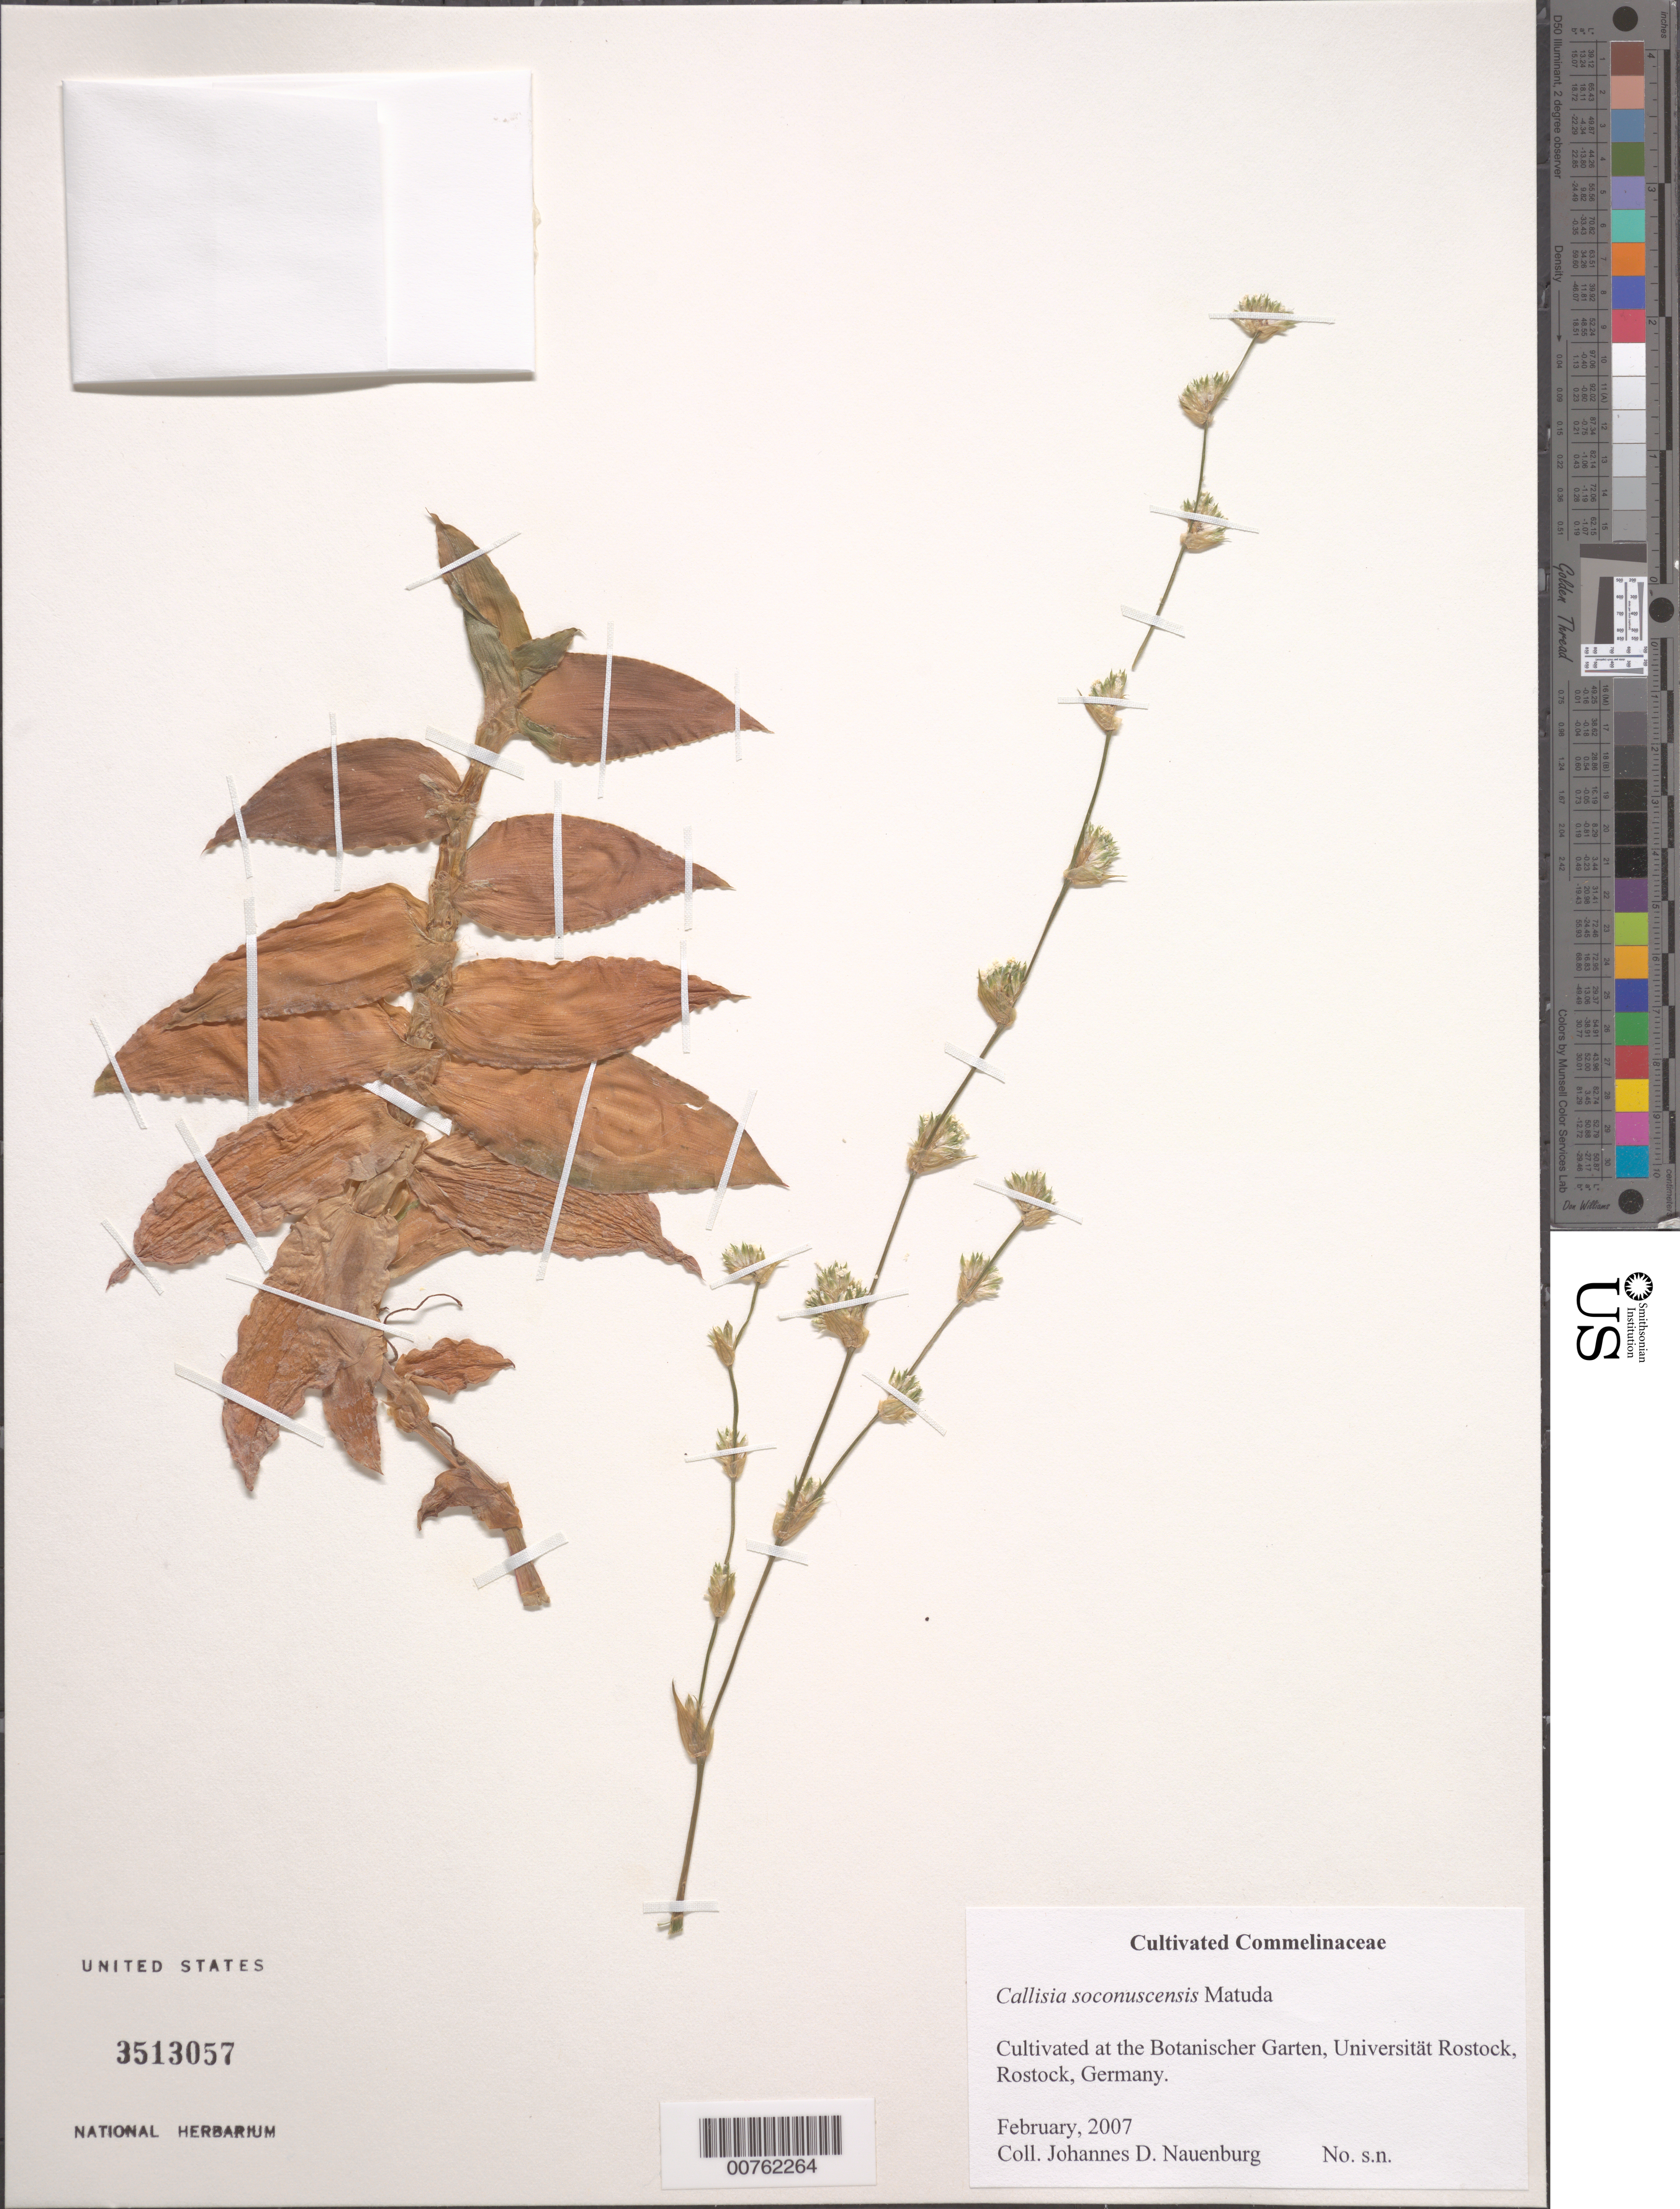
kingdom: Plantae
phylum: Tracheophyta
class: Liliopsida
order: Commelinales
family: Commelinaceae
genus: Callisia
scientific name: Callisia soconuscensis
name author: Matuda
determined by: Faden, Robert B., (US), Smithsonian Institution - National Museum of Natural History (UNITED STATES)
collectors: J. Nauenburg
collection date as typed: Feb 2007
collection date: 2007-02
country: Germany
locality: Cultivated at the Botanischer Garten, Universitat Rostock, Rostock, Germany.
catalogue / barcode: US 3513057